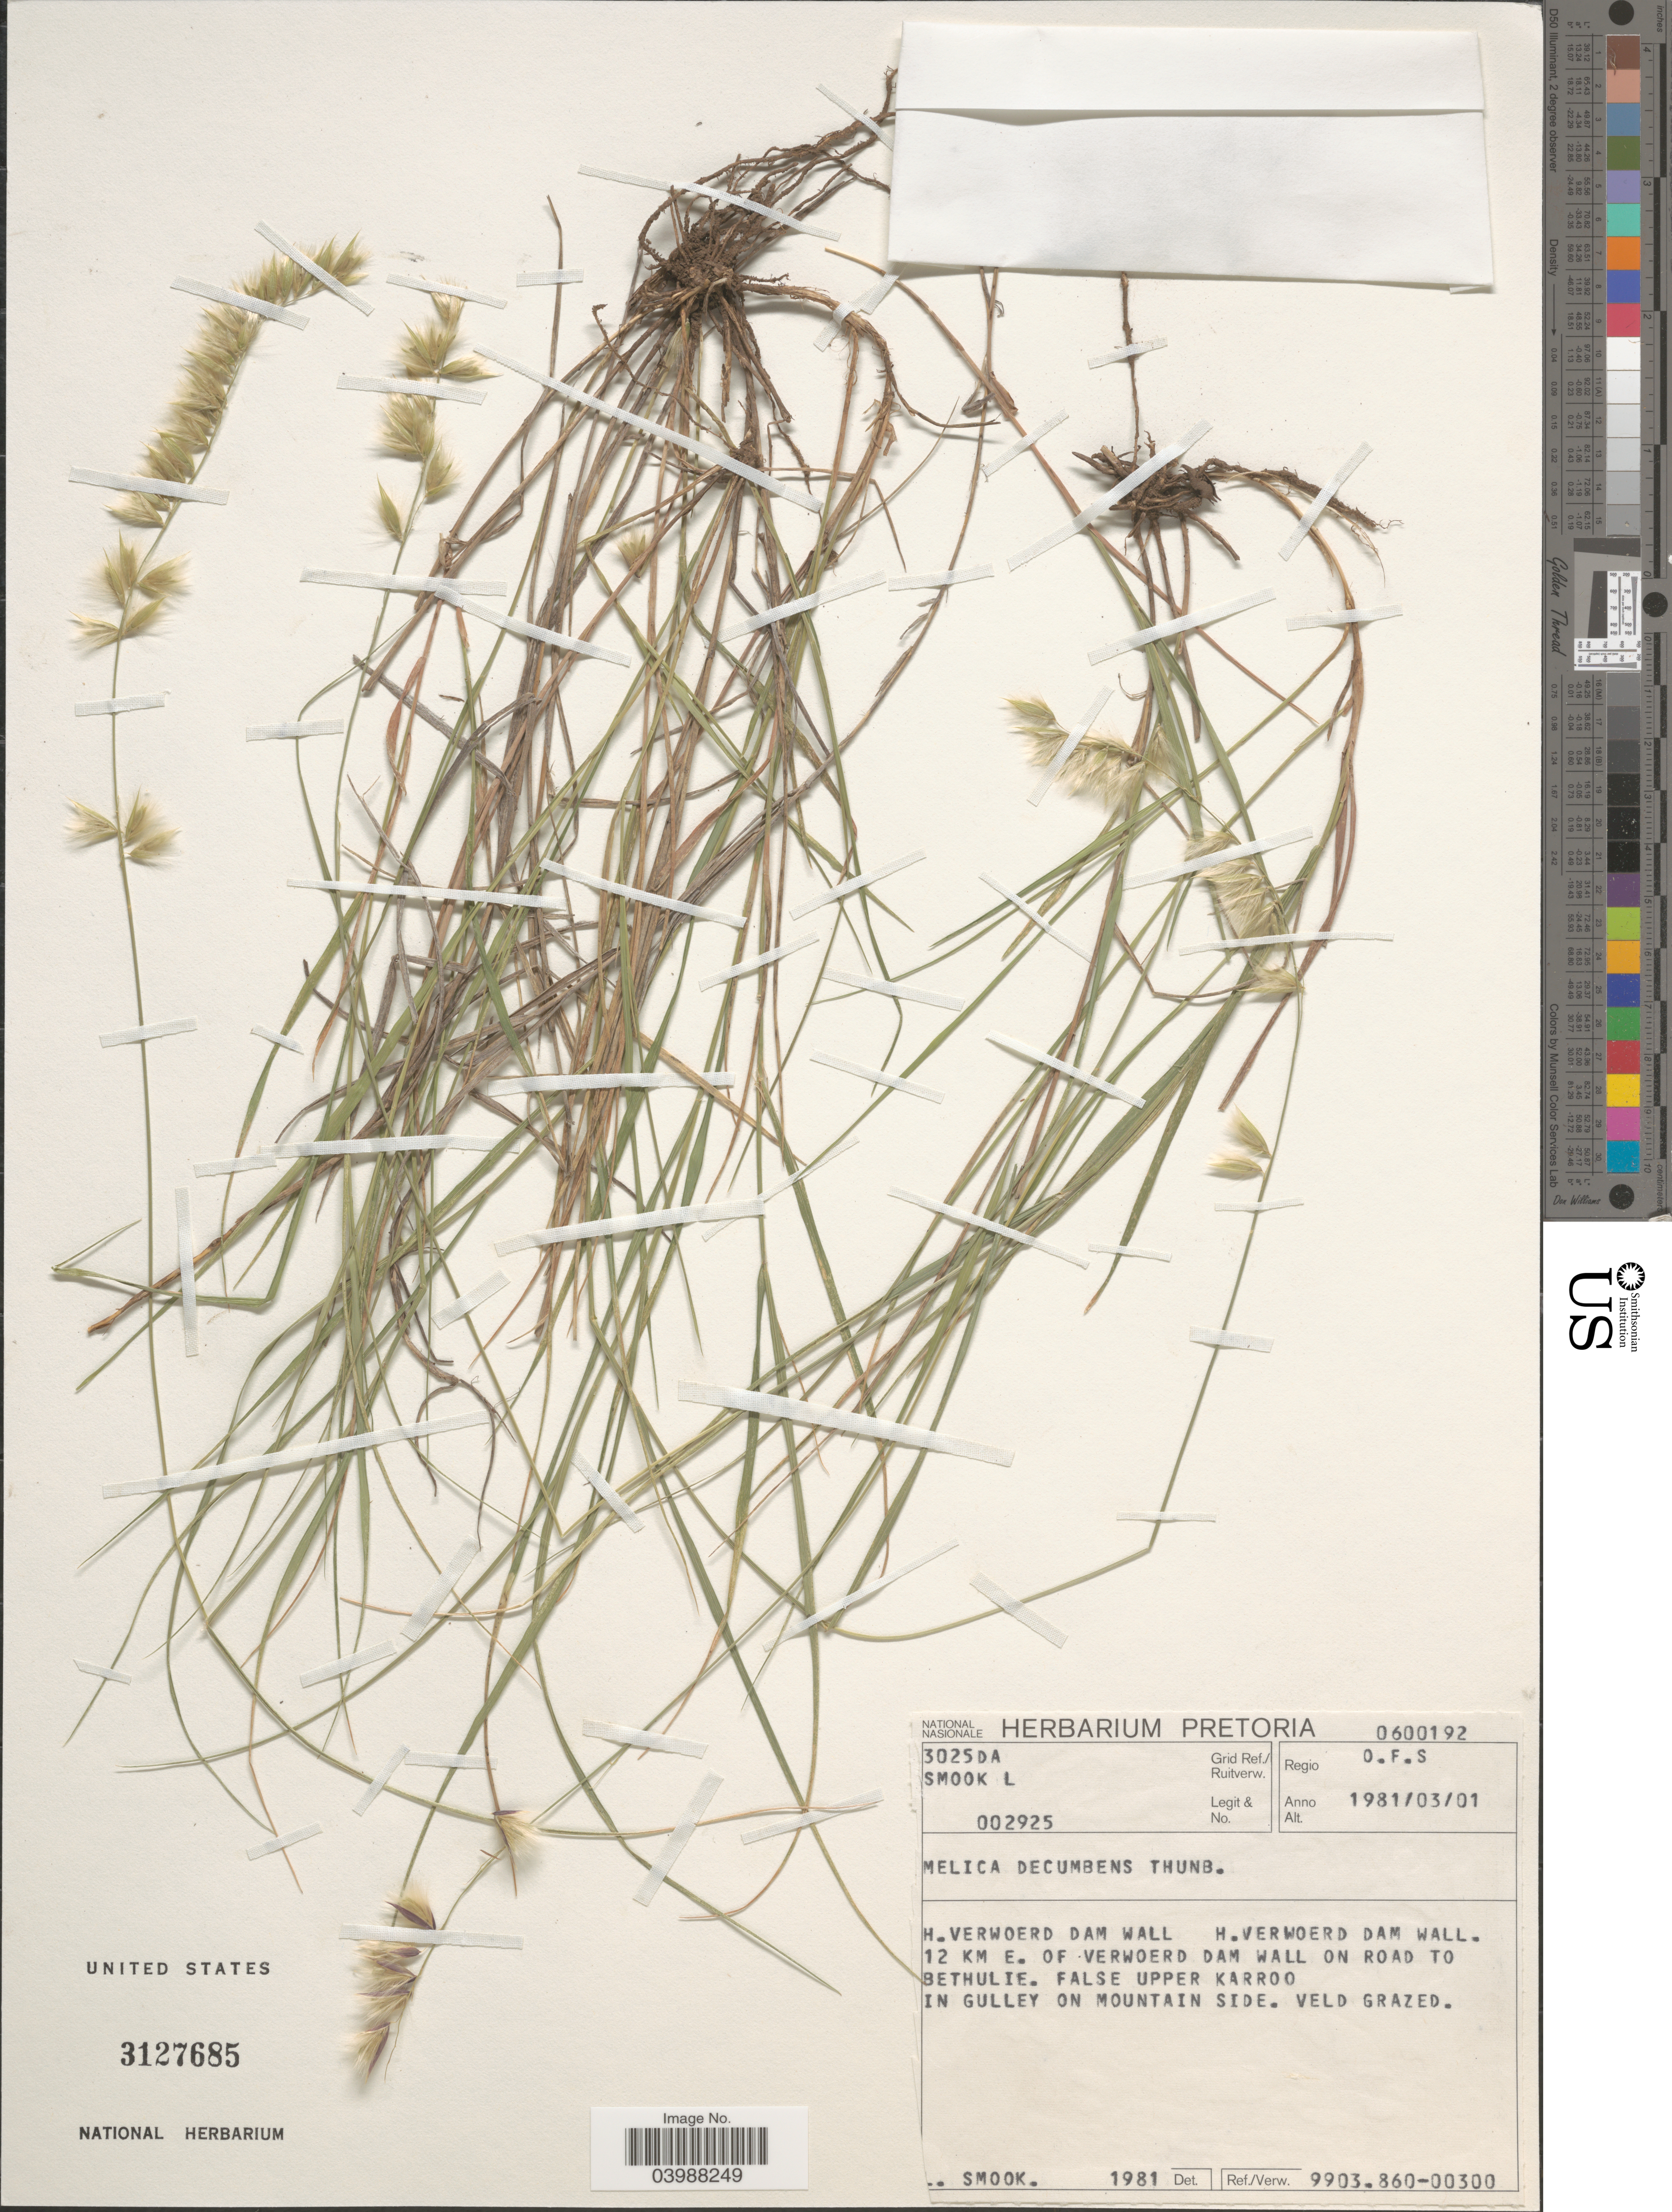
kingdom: Plantae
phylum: Tracheophyta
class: Liliopsida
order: Poales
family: Poaceae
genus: Melica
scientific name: Melica decumbens Papp, nom. illeg.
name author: Papp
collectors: L. Smook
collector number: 002925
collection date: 1981-03-01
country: South Africa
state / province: Free State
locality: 3025 DA Grid Ref./ Ruitverw. Regio O.F.S. H. Verwoerd Dam Wall. H. Verwoerd Dam Wall. 12 km E. of Verwoerd Dam Wall on road to Bethulie. False Upper Karroo. In gulley on mountain side.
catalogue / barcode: US 3127685